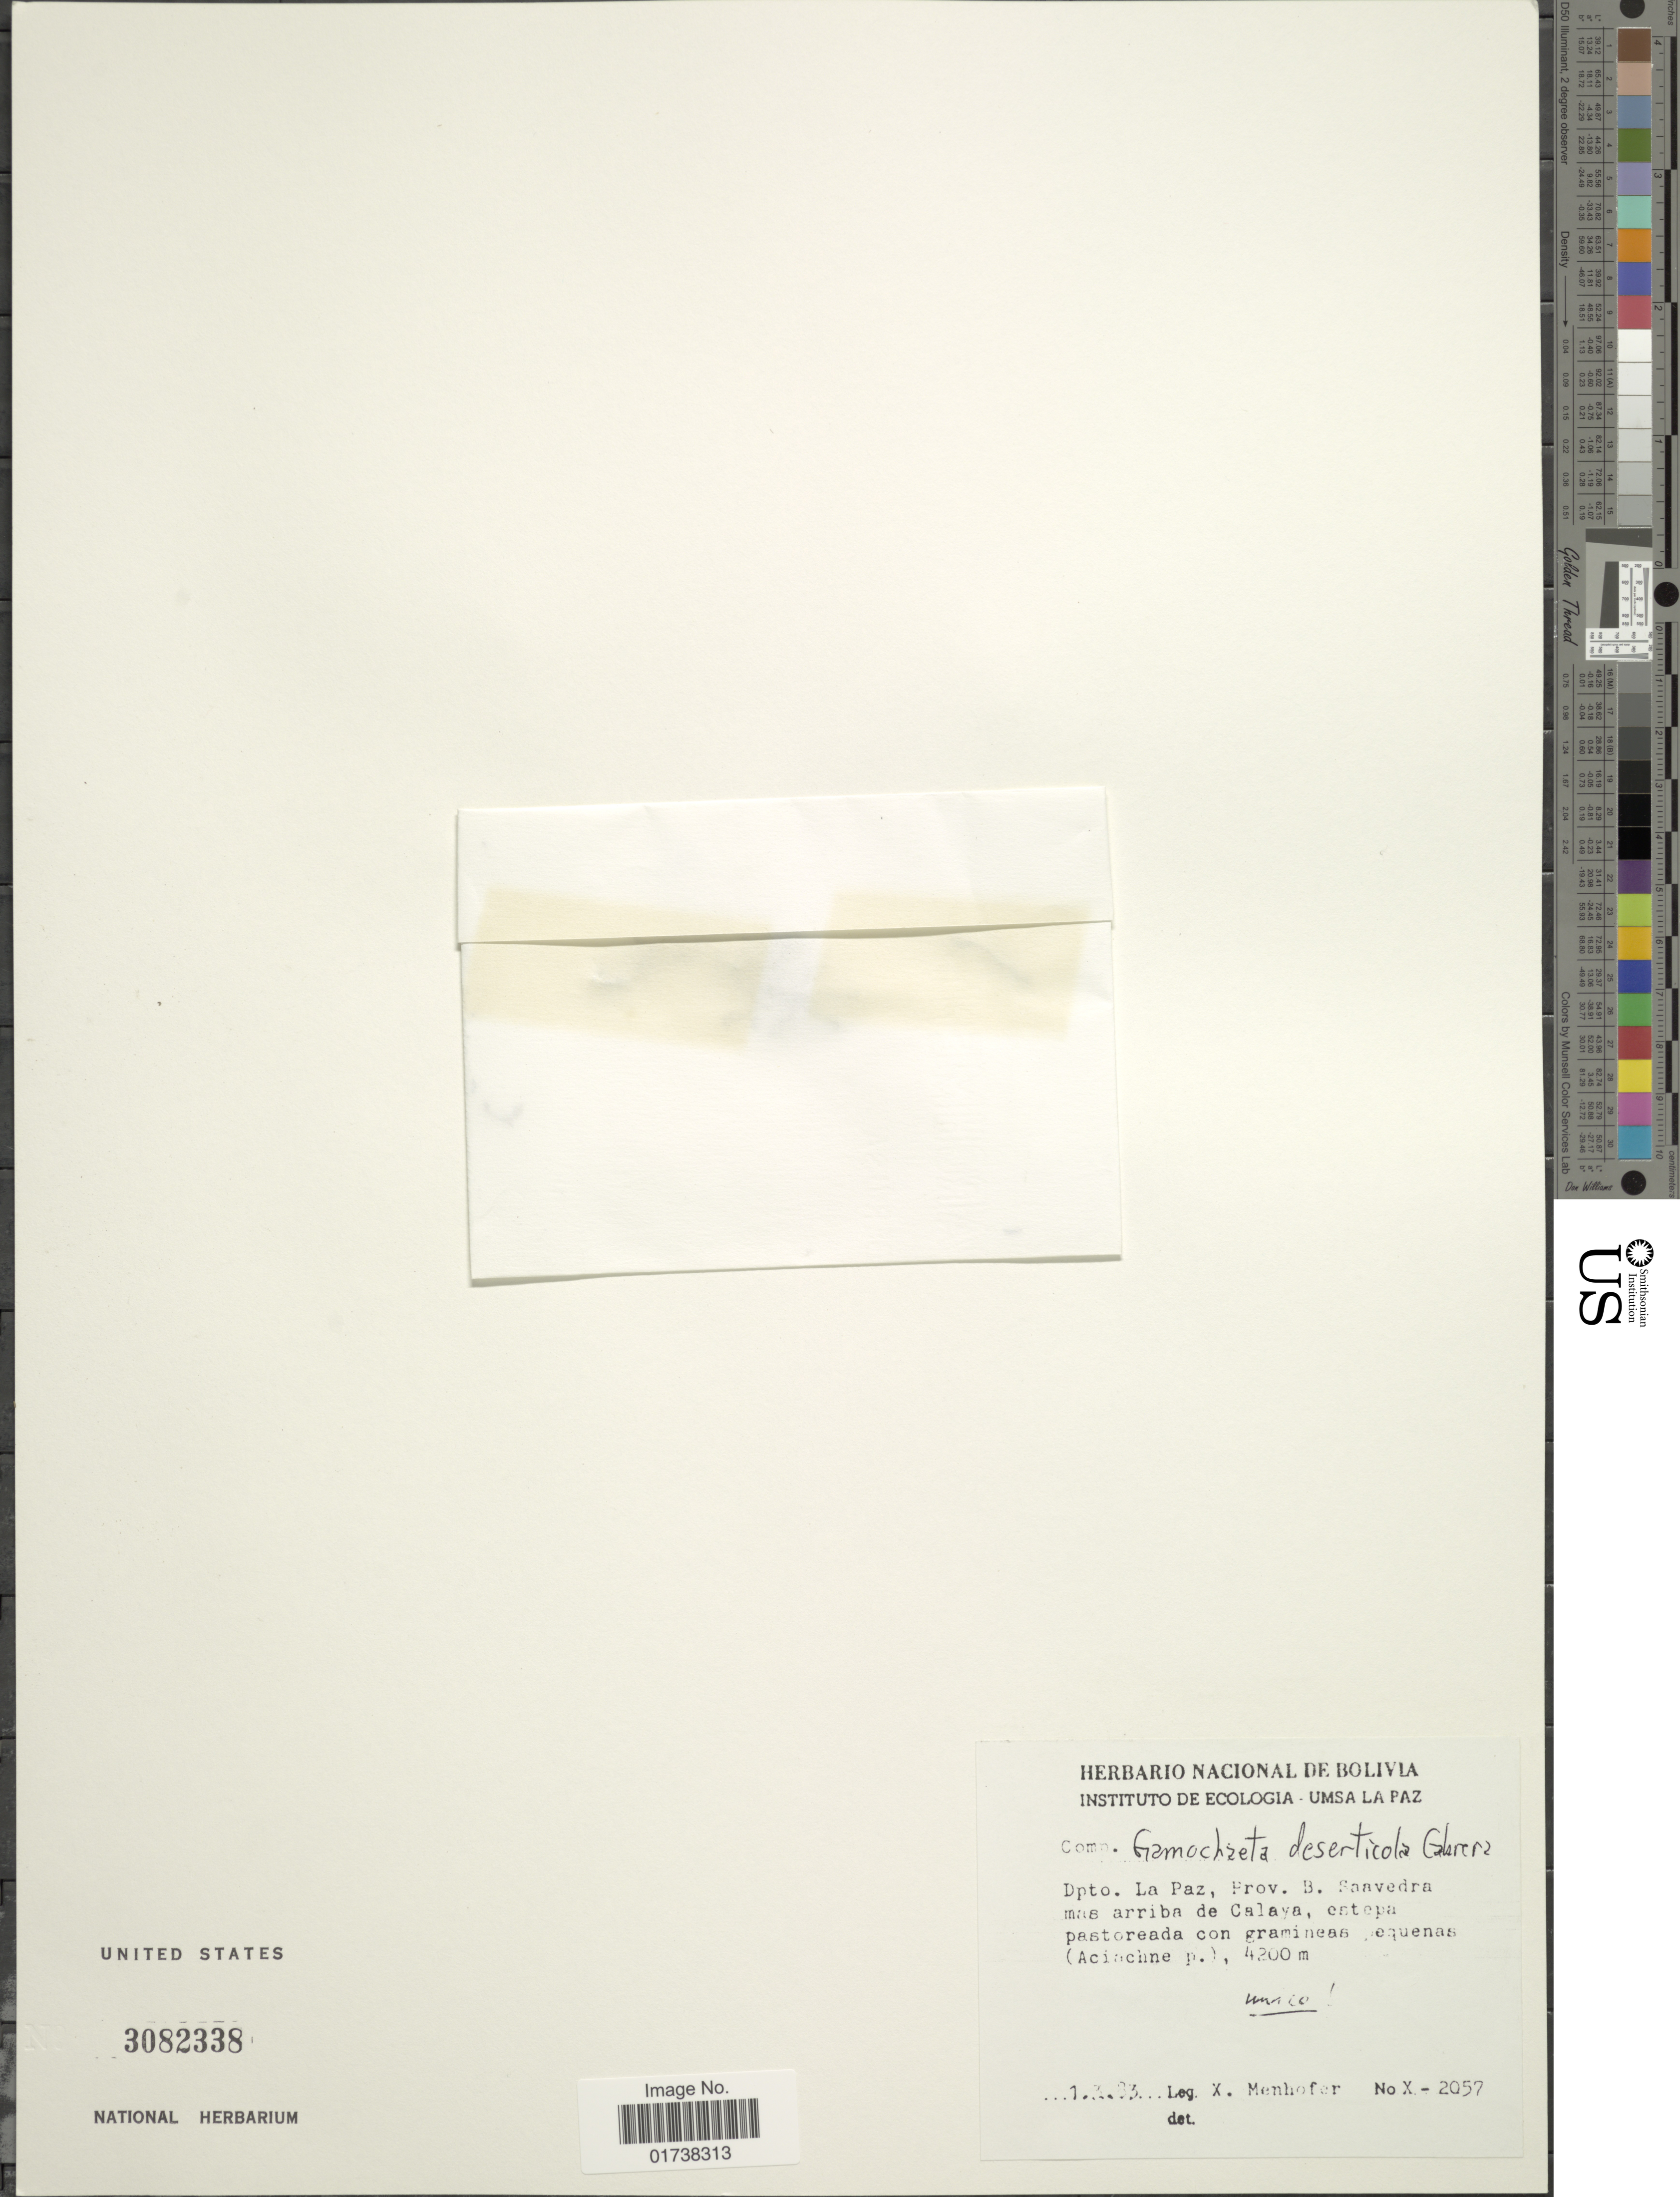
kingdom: Plantae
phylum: Tracheophyta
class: Magnoliopsida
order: Asterales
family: Asteraceae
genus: Gamochaeta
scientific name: Gamochaeta deserticola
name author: Cabrera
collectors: X. Menhofer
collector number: X -2057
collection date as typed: Transcribed d/m/y: 1/3/83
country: Bolivia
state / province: La Paz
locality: Dpto. La Paz, Prov. B. Saavedra mas arriba de Calaya, estepa pastoreada con gramineas pequenas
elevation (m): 4200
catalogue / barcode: US 3082338